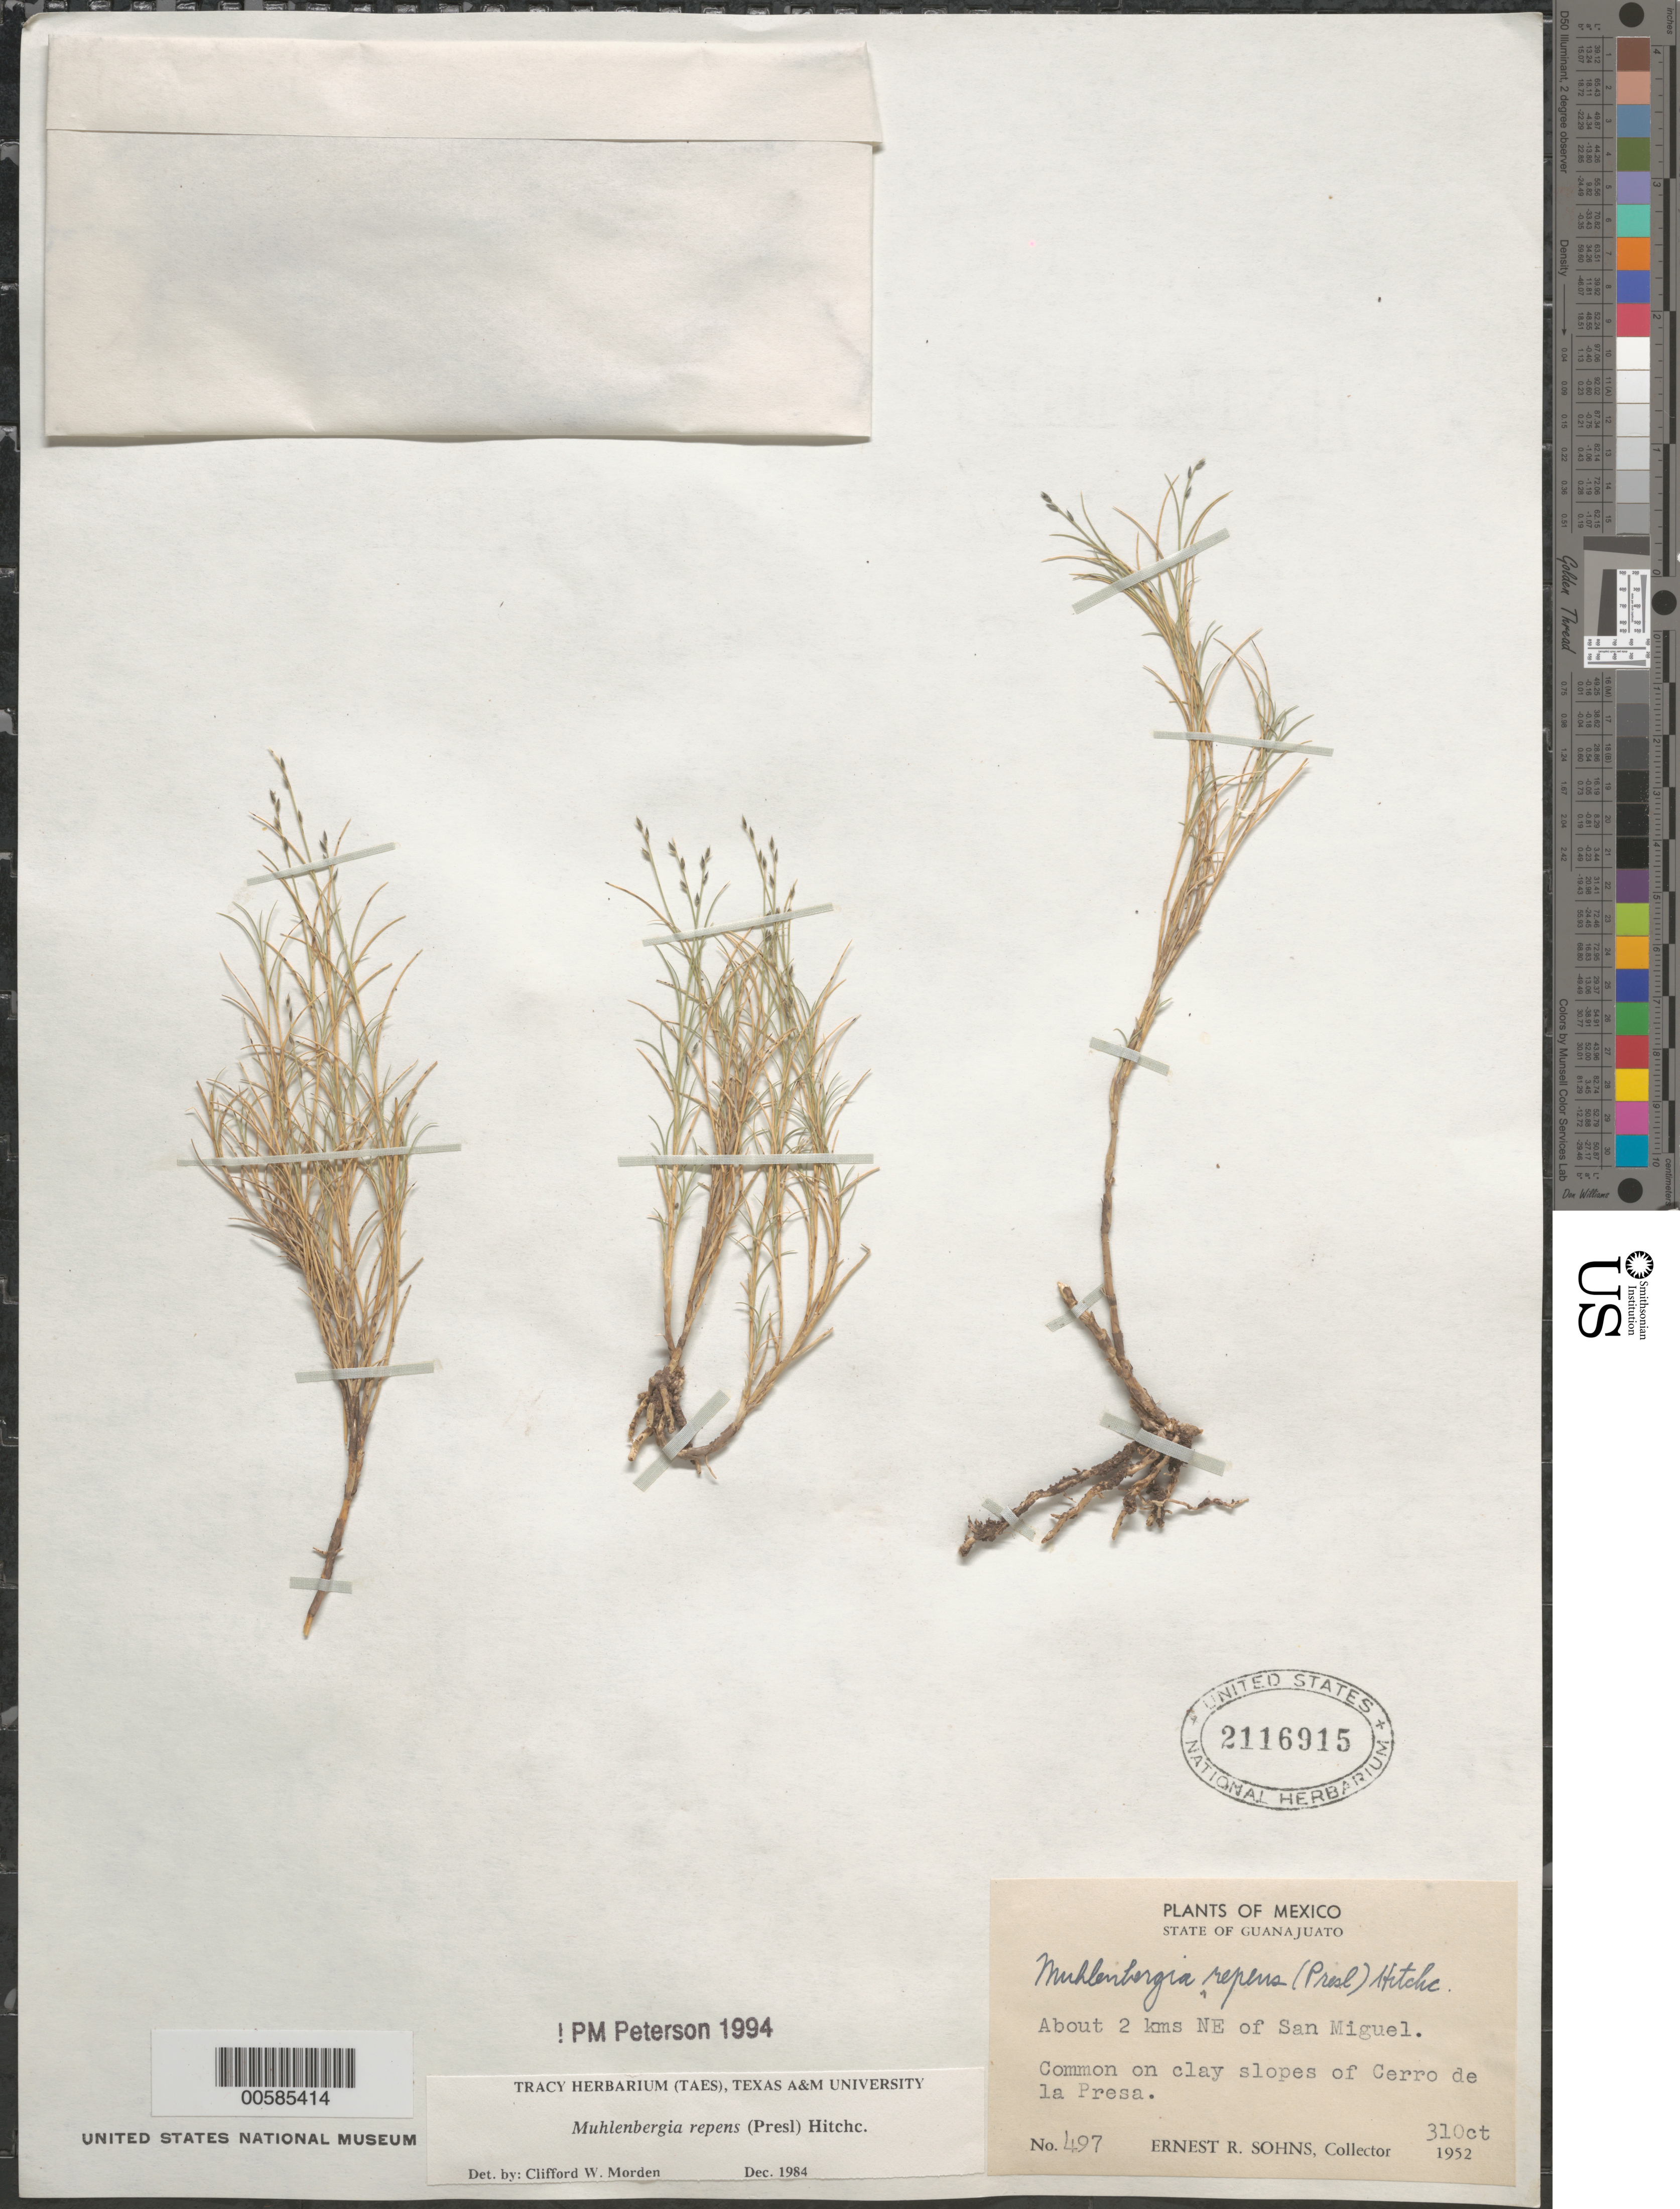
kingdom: Plantae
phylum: Tracheophyta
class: Liliopsida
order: Poales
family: Poaceae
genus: Muhlenbergia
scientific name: Muhlenbergia repens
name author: (J. Presl) Hitchc.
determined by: Morden, C. W.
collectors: E. R. Sohns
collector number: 497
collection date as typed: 31 Oct 1952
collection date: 1952-10-31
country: Mexico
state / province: Guanajuato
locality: Ca 2 km NE of San Miguel.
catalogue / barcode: US 2116915